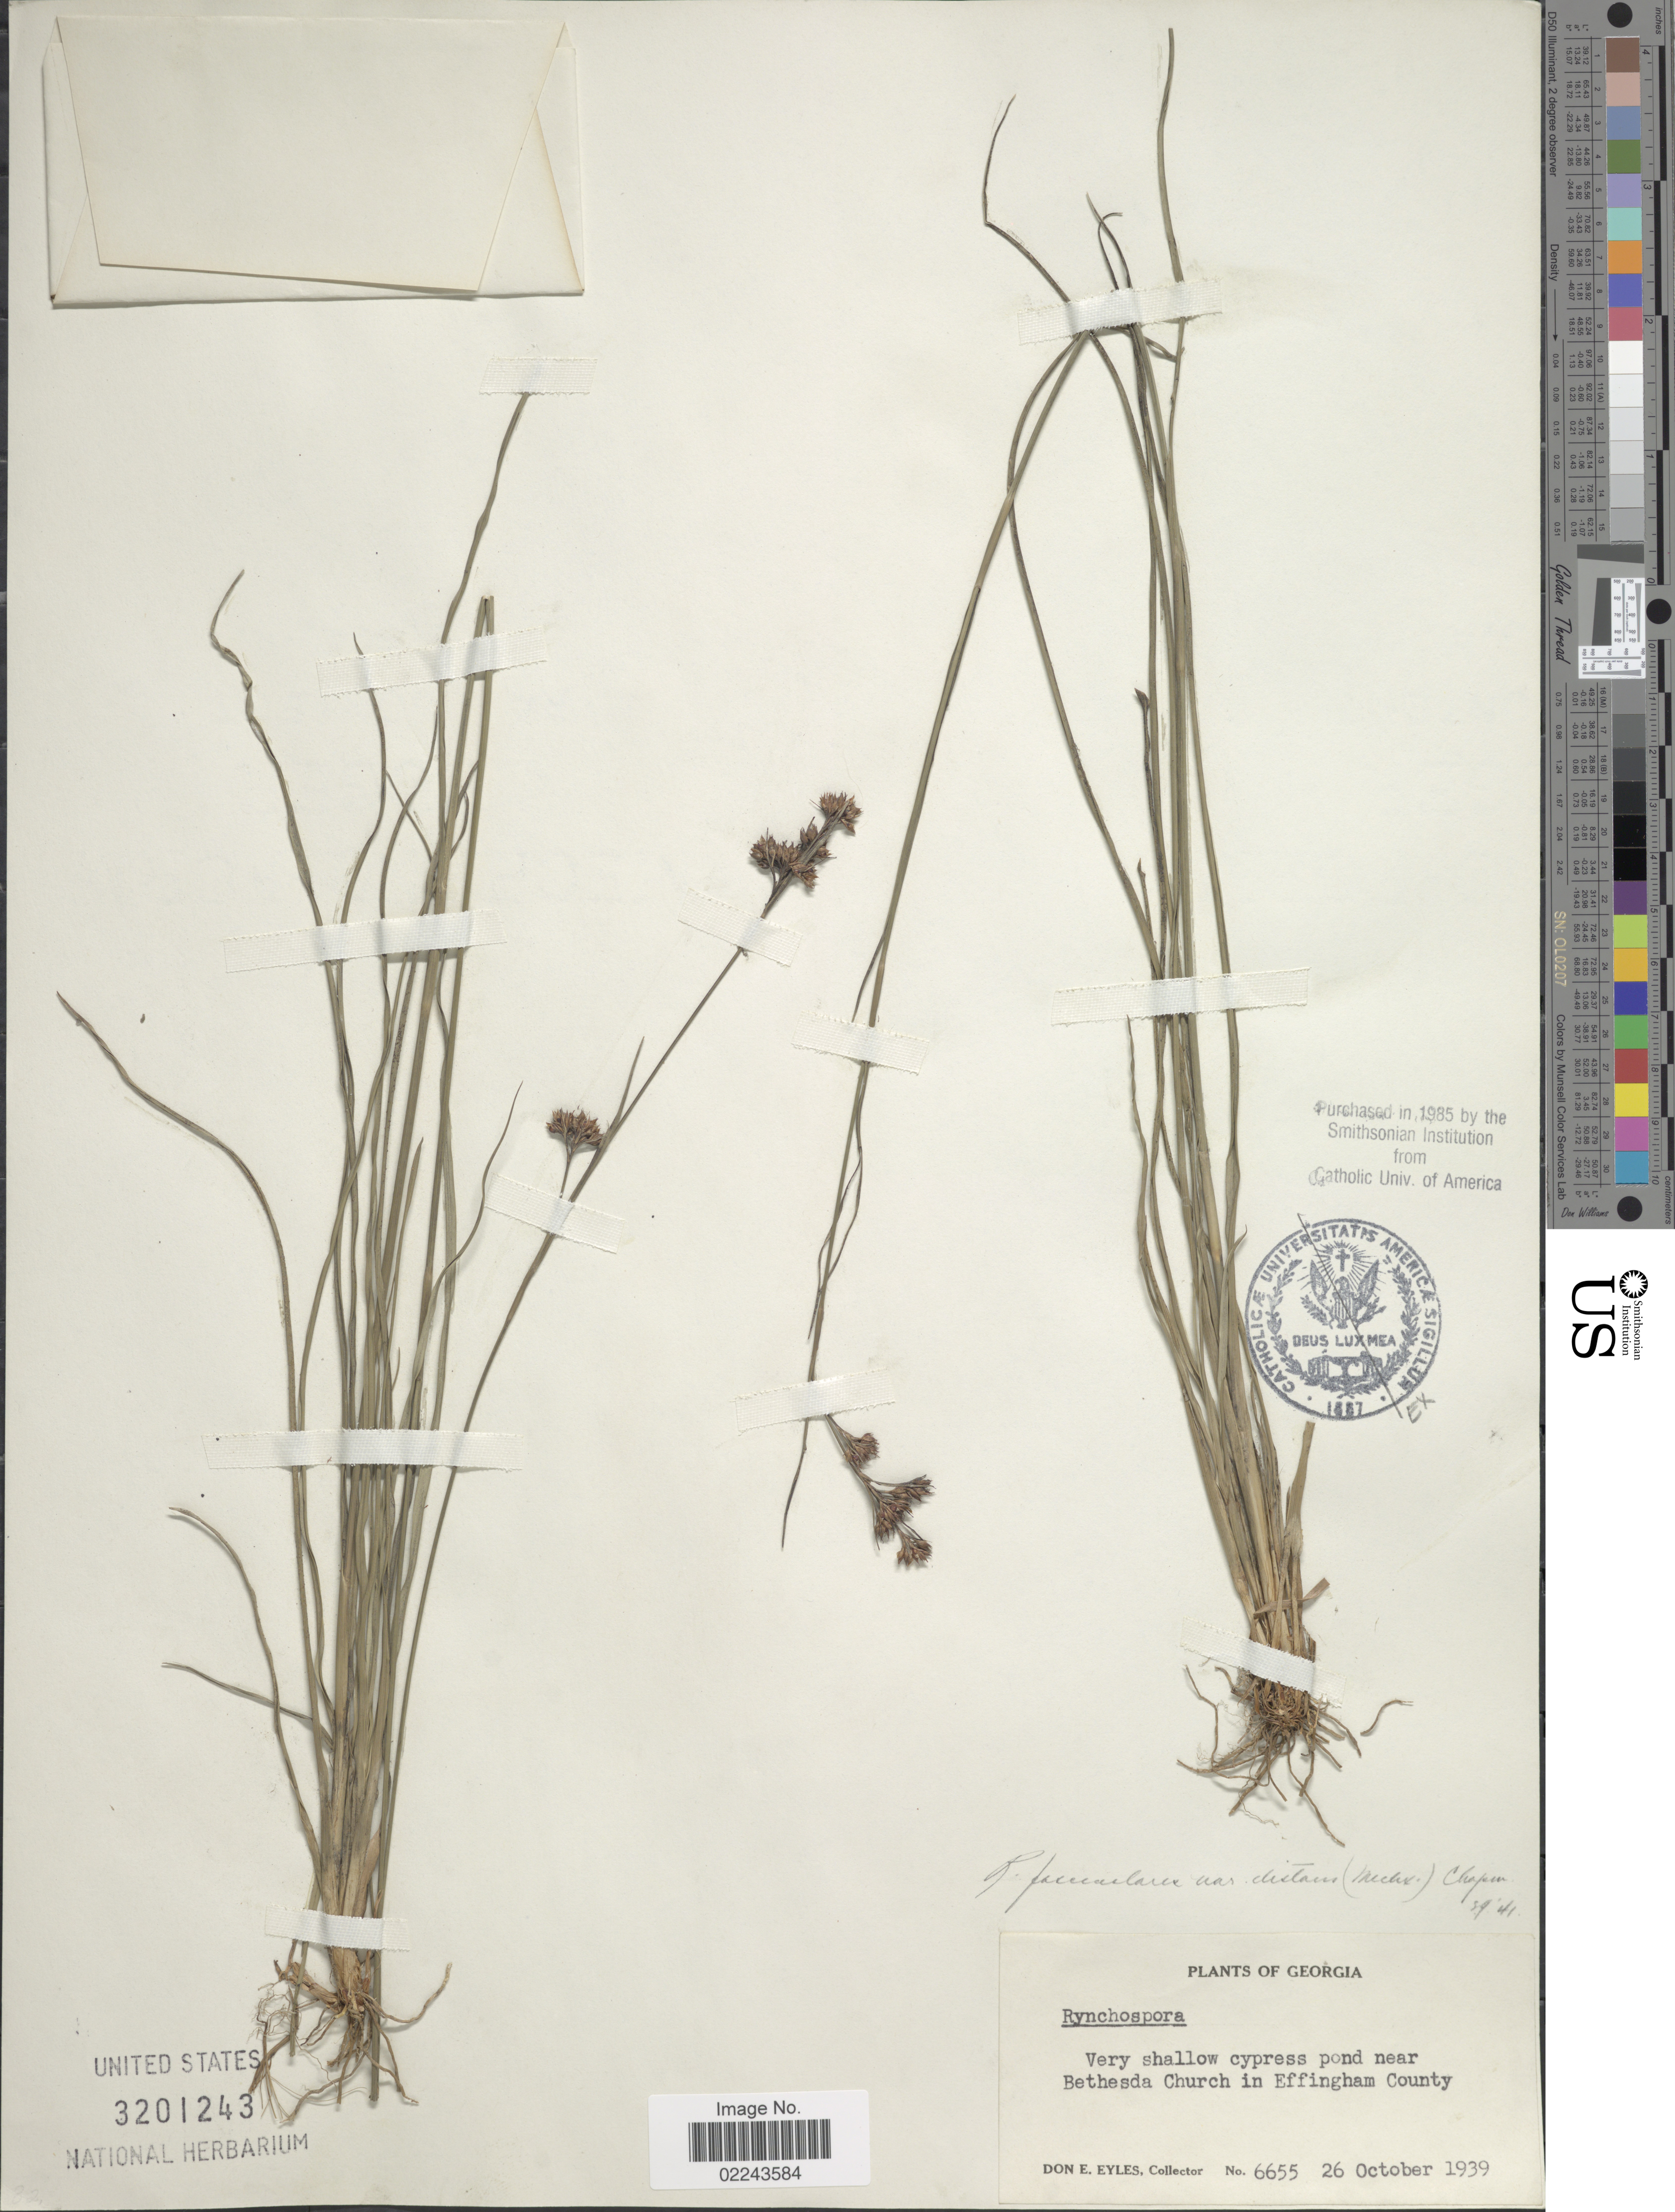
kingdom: Plantae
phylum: Tracheophyta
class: Liliopsida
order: Poales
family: Cyperaceae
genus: Rhynchospora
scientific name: Rhynchospora distans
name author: (Michx.) Vahl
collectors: D. Eyles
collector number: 6655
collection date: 1939-10-26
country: United States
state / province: Georgia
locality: Near Bethesda Church in Effingham County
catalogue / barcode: US 3201243